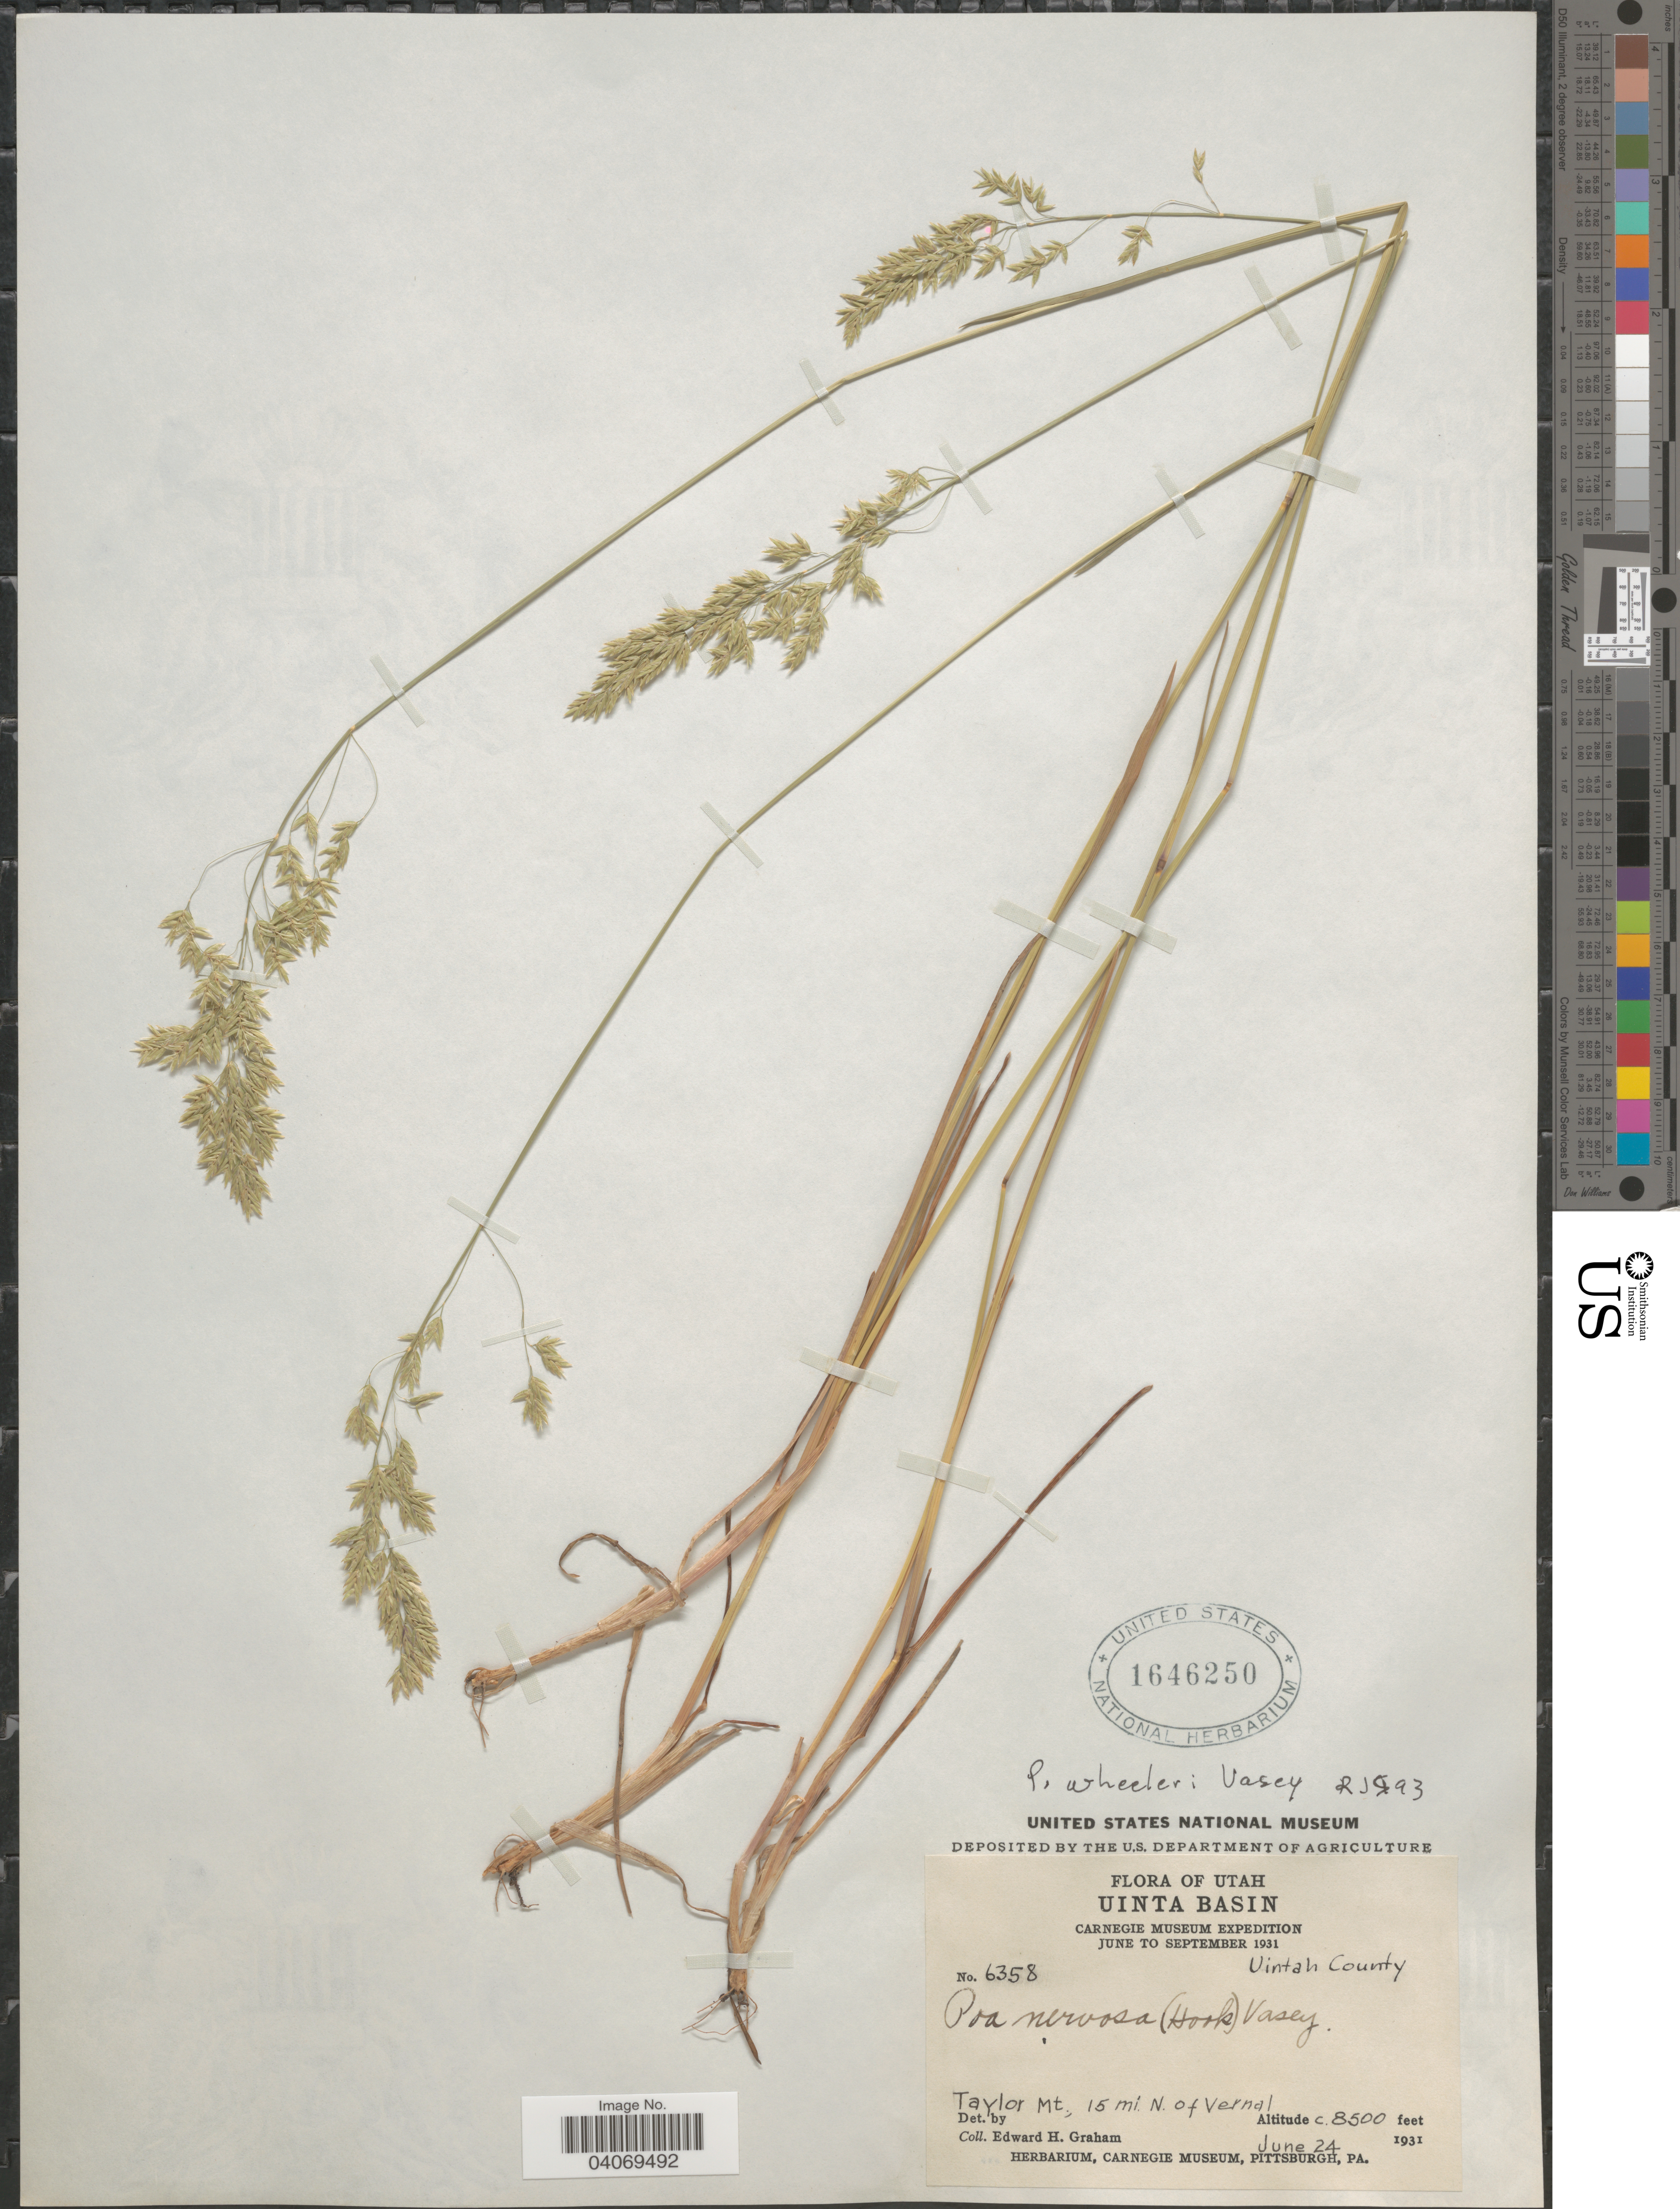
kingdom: Plantae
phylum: Tracheophyta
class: Liliopsida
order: Poales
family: Poaceae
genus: Poa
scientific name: Poa wheeleri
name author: Vasey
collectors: E. H. Graham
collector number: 6358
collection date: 1931-06-24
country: United States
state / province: Utah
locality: Uinta Basin. Carnegie Museum Expedition June to September 1931, Uintah County. Taylor Mt., 15 mi. N. of Vernal.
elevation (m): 2591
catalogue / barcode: US 1646250